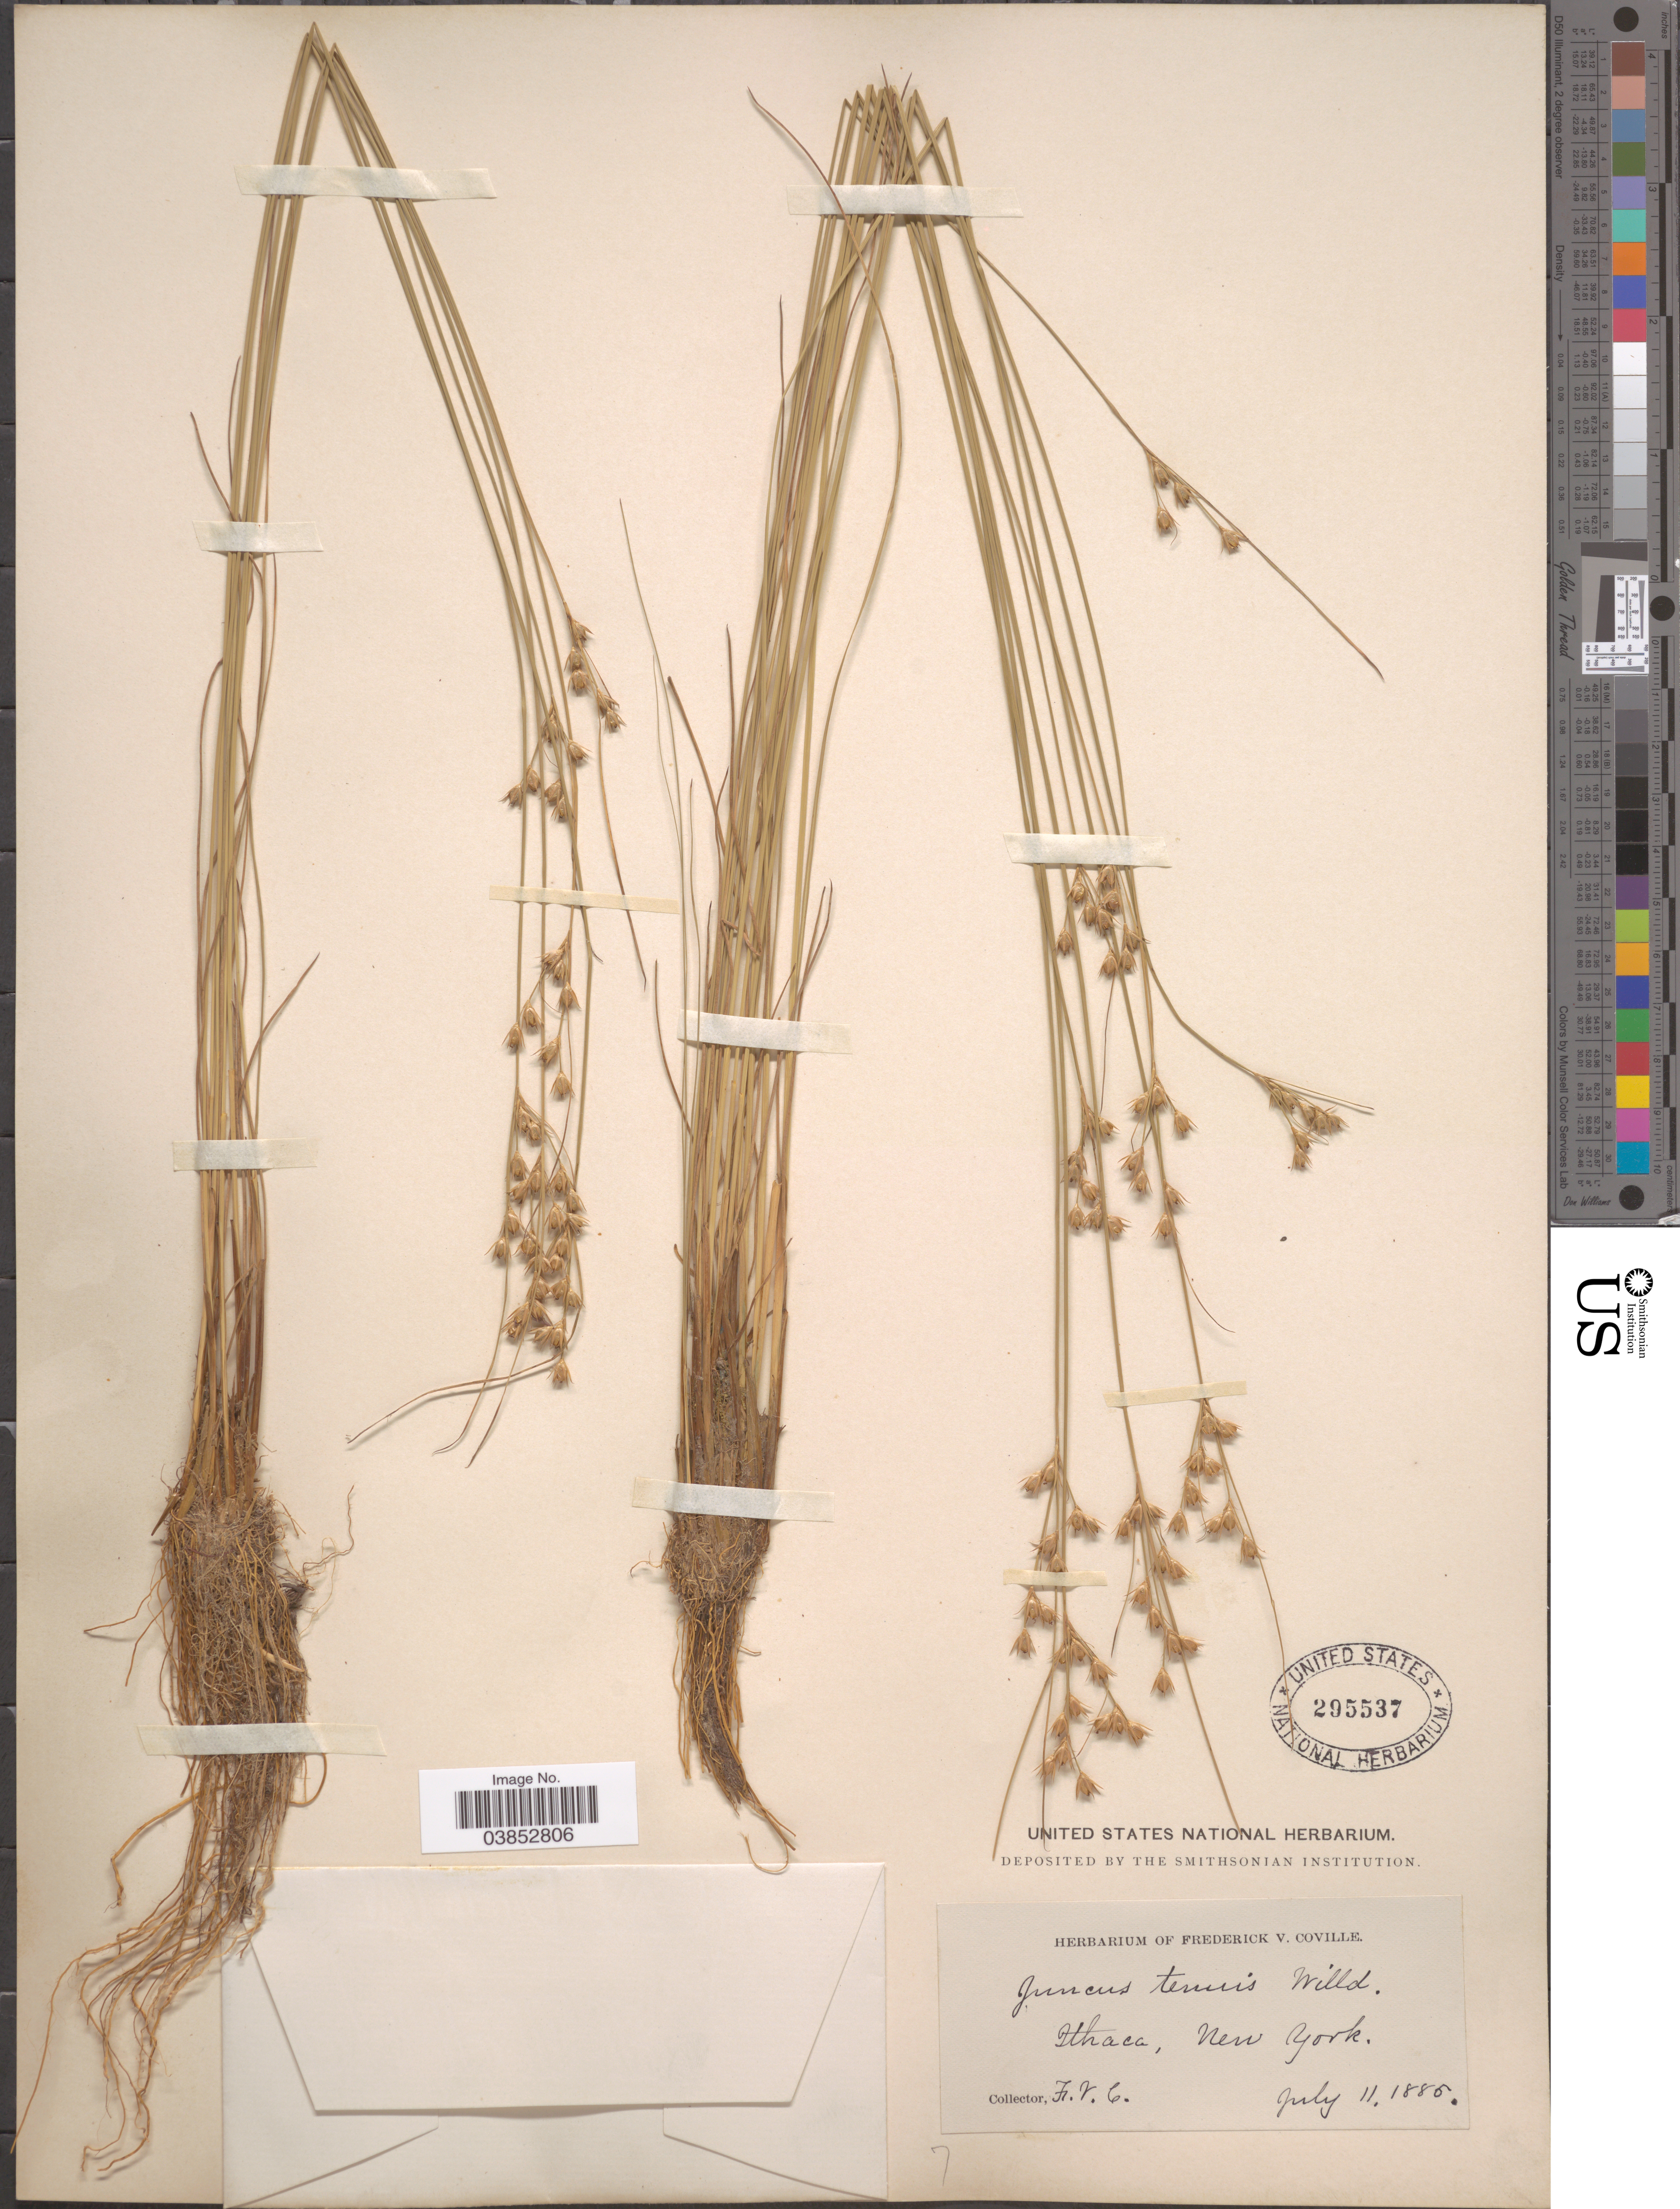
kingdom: Plantae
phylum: Tracheophyta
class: Liliopsida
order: Poales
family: Juncaceae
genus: Juncus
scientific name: Juncus dudleyi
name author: Wiegand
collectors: F. V. Coville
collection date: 1885-07-11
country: United States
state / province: New York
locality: Ithaca.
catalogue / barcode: US 295537